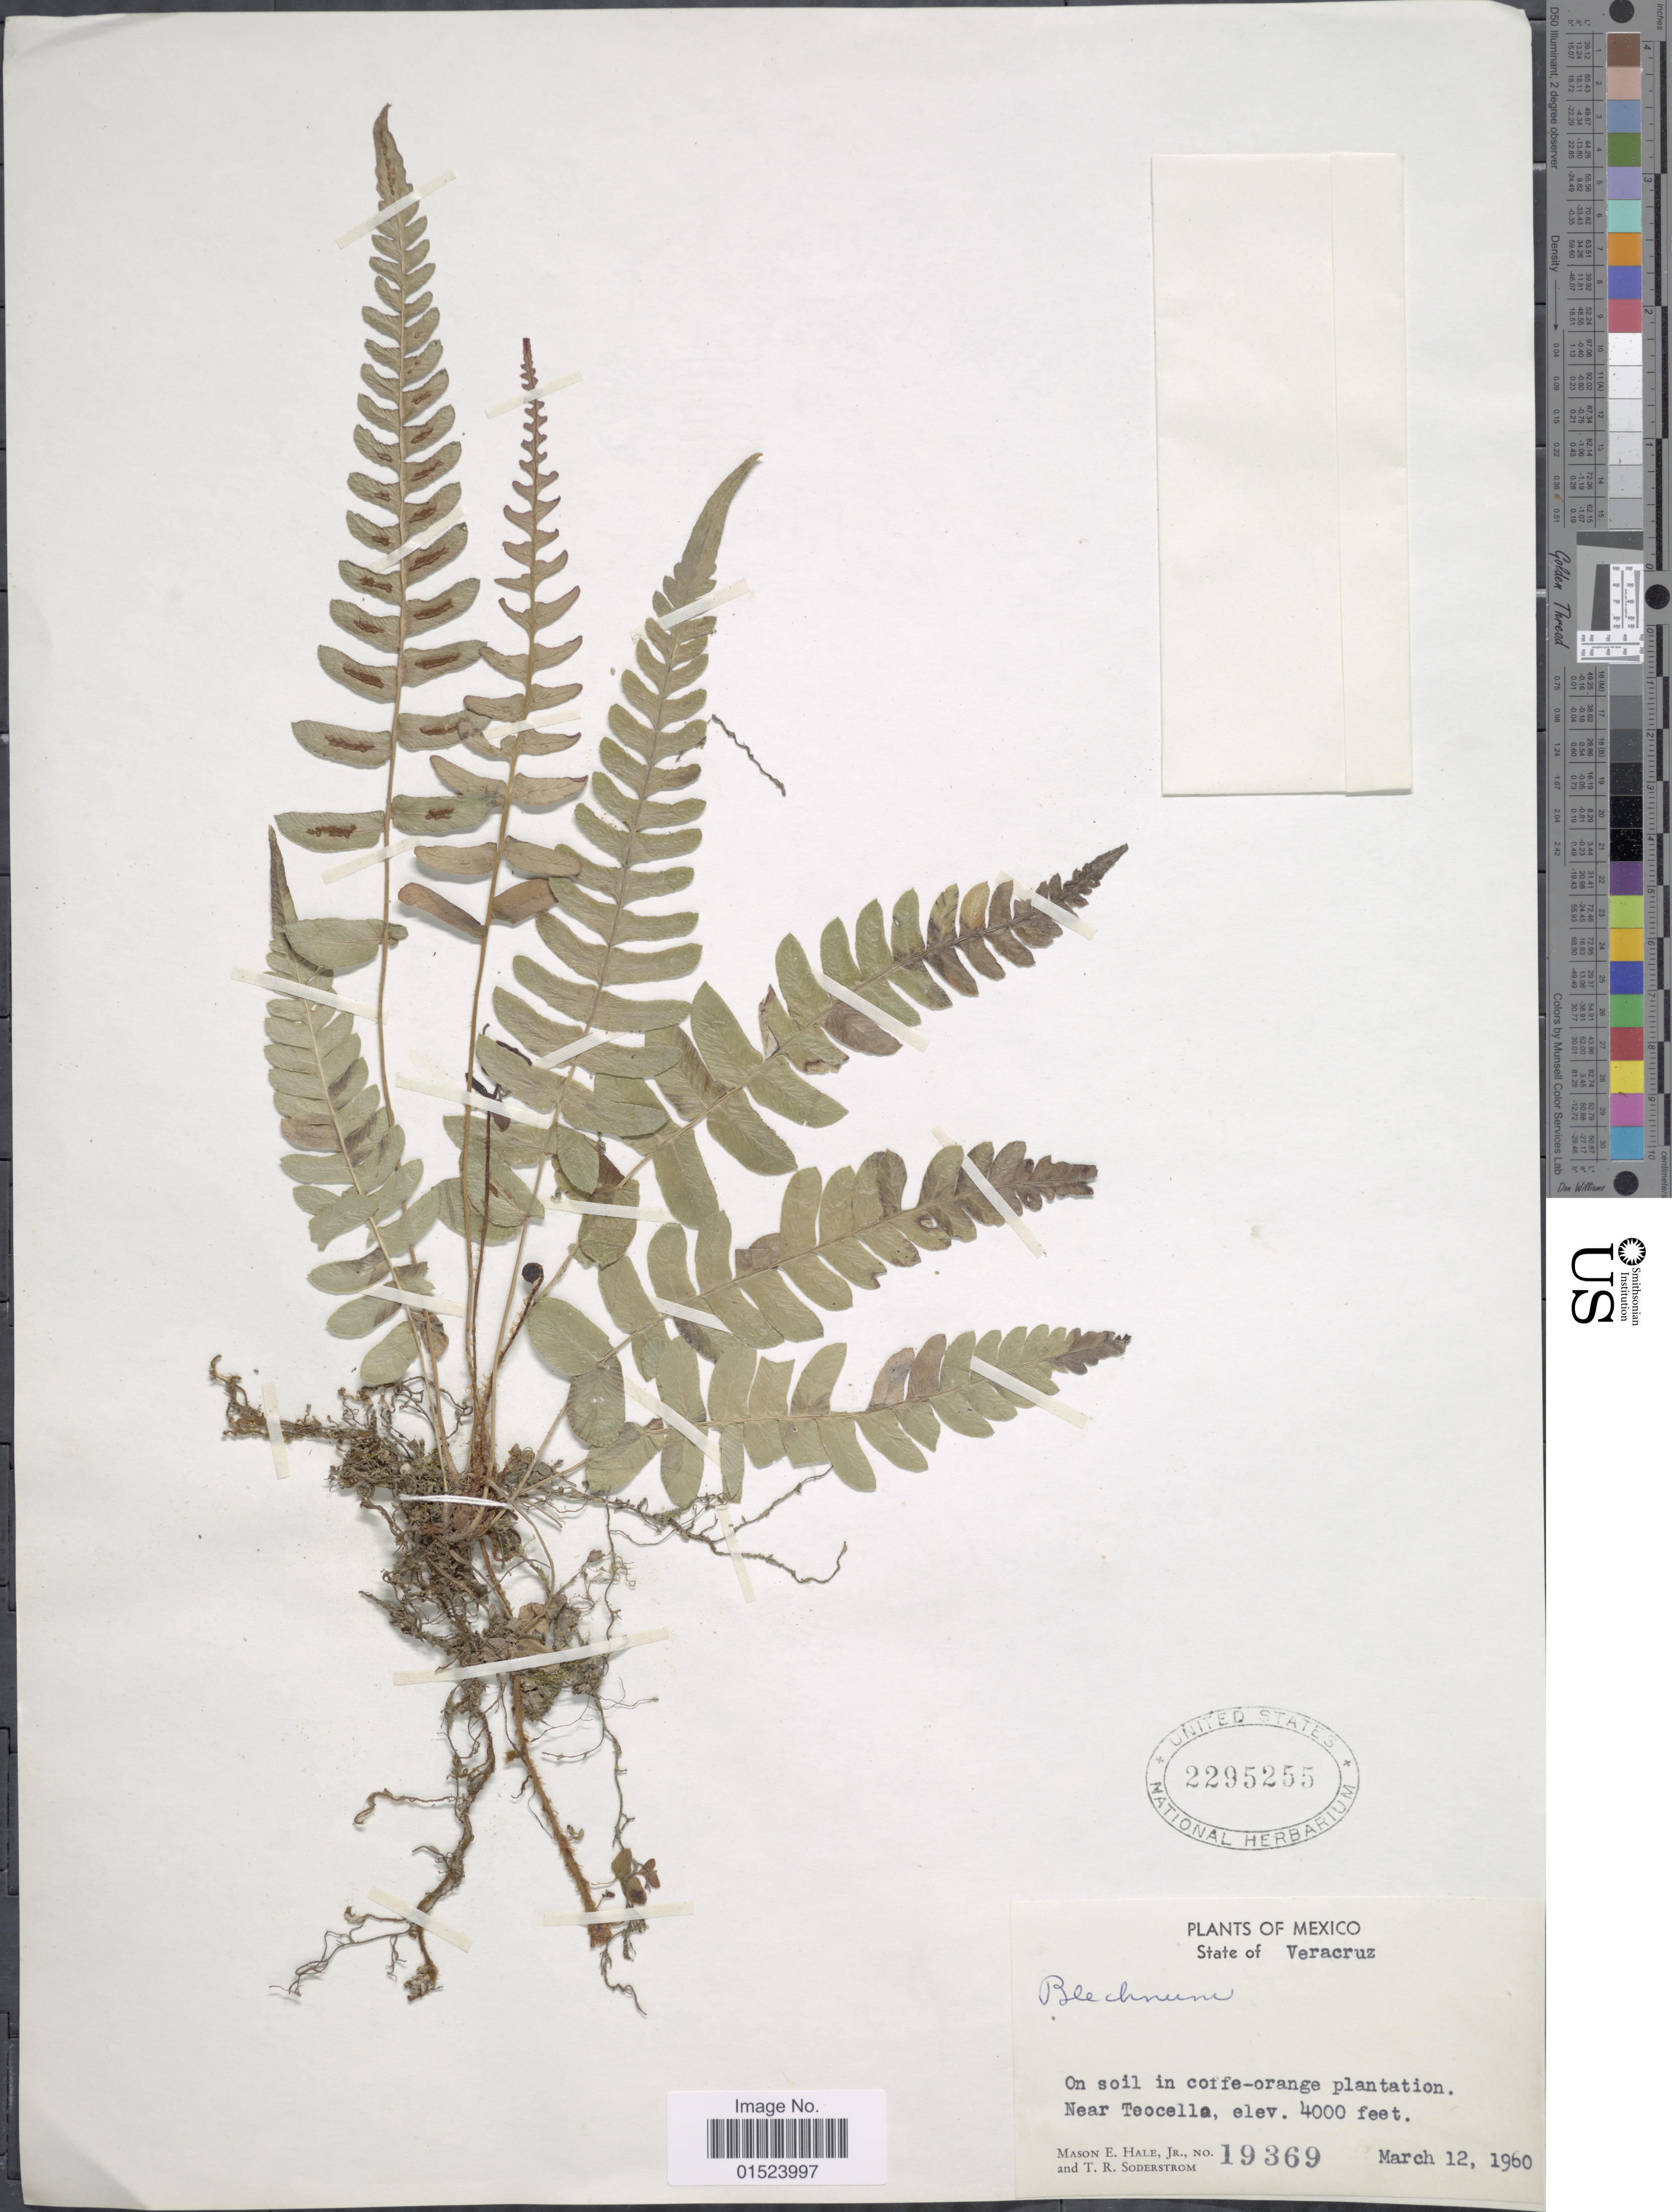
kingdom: Plantae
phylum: Tracheophyta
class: Polypodiopsida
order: Polypodiales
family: Blechnaceae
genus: Blechnum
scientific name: Blechnum glandulosum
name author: Link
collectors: M. Hale & T. R. Soderstrom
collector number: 19369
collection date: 1960-03-12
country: Mexico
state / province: Veracruz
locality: Veracruz, Near Teocello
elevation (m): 1219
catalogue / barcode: US 2295255